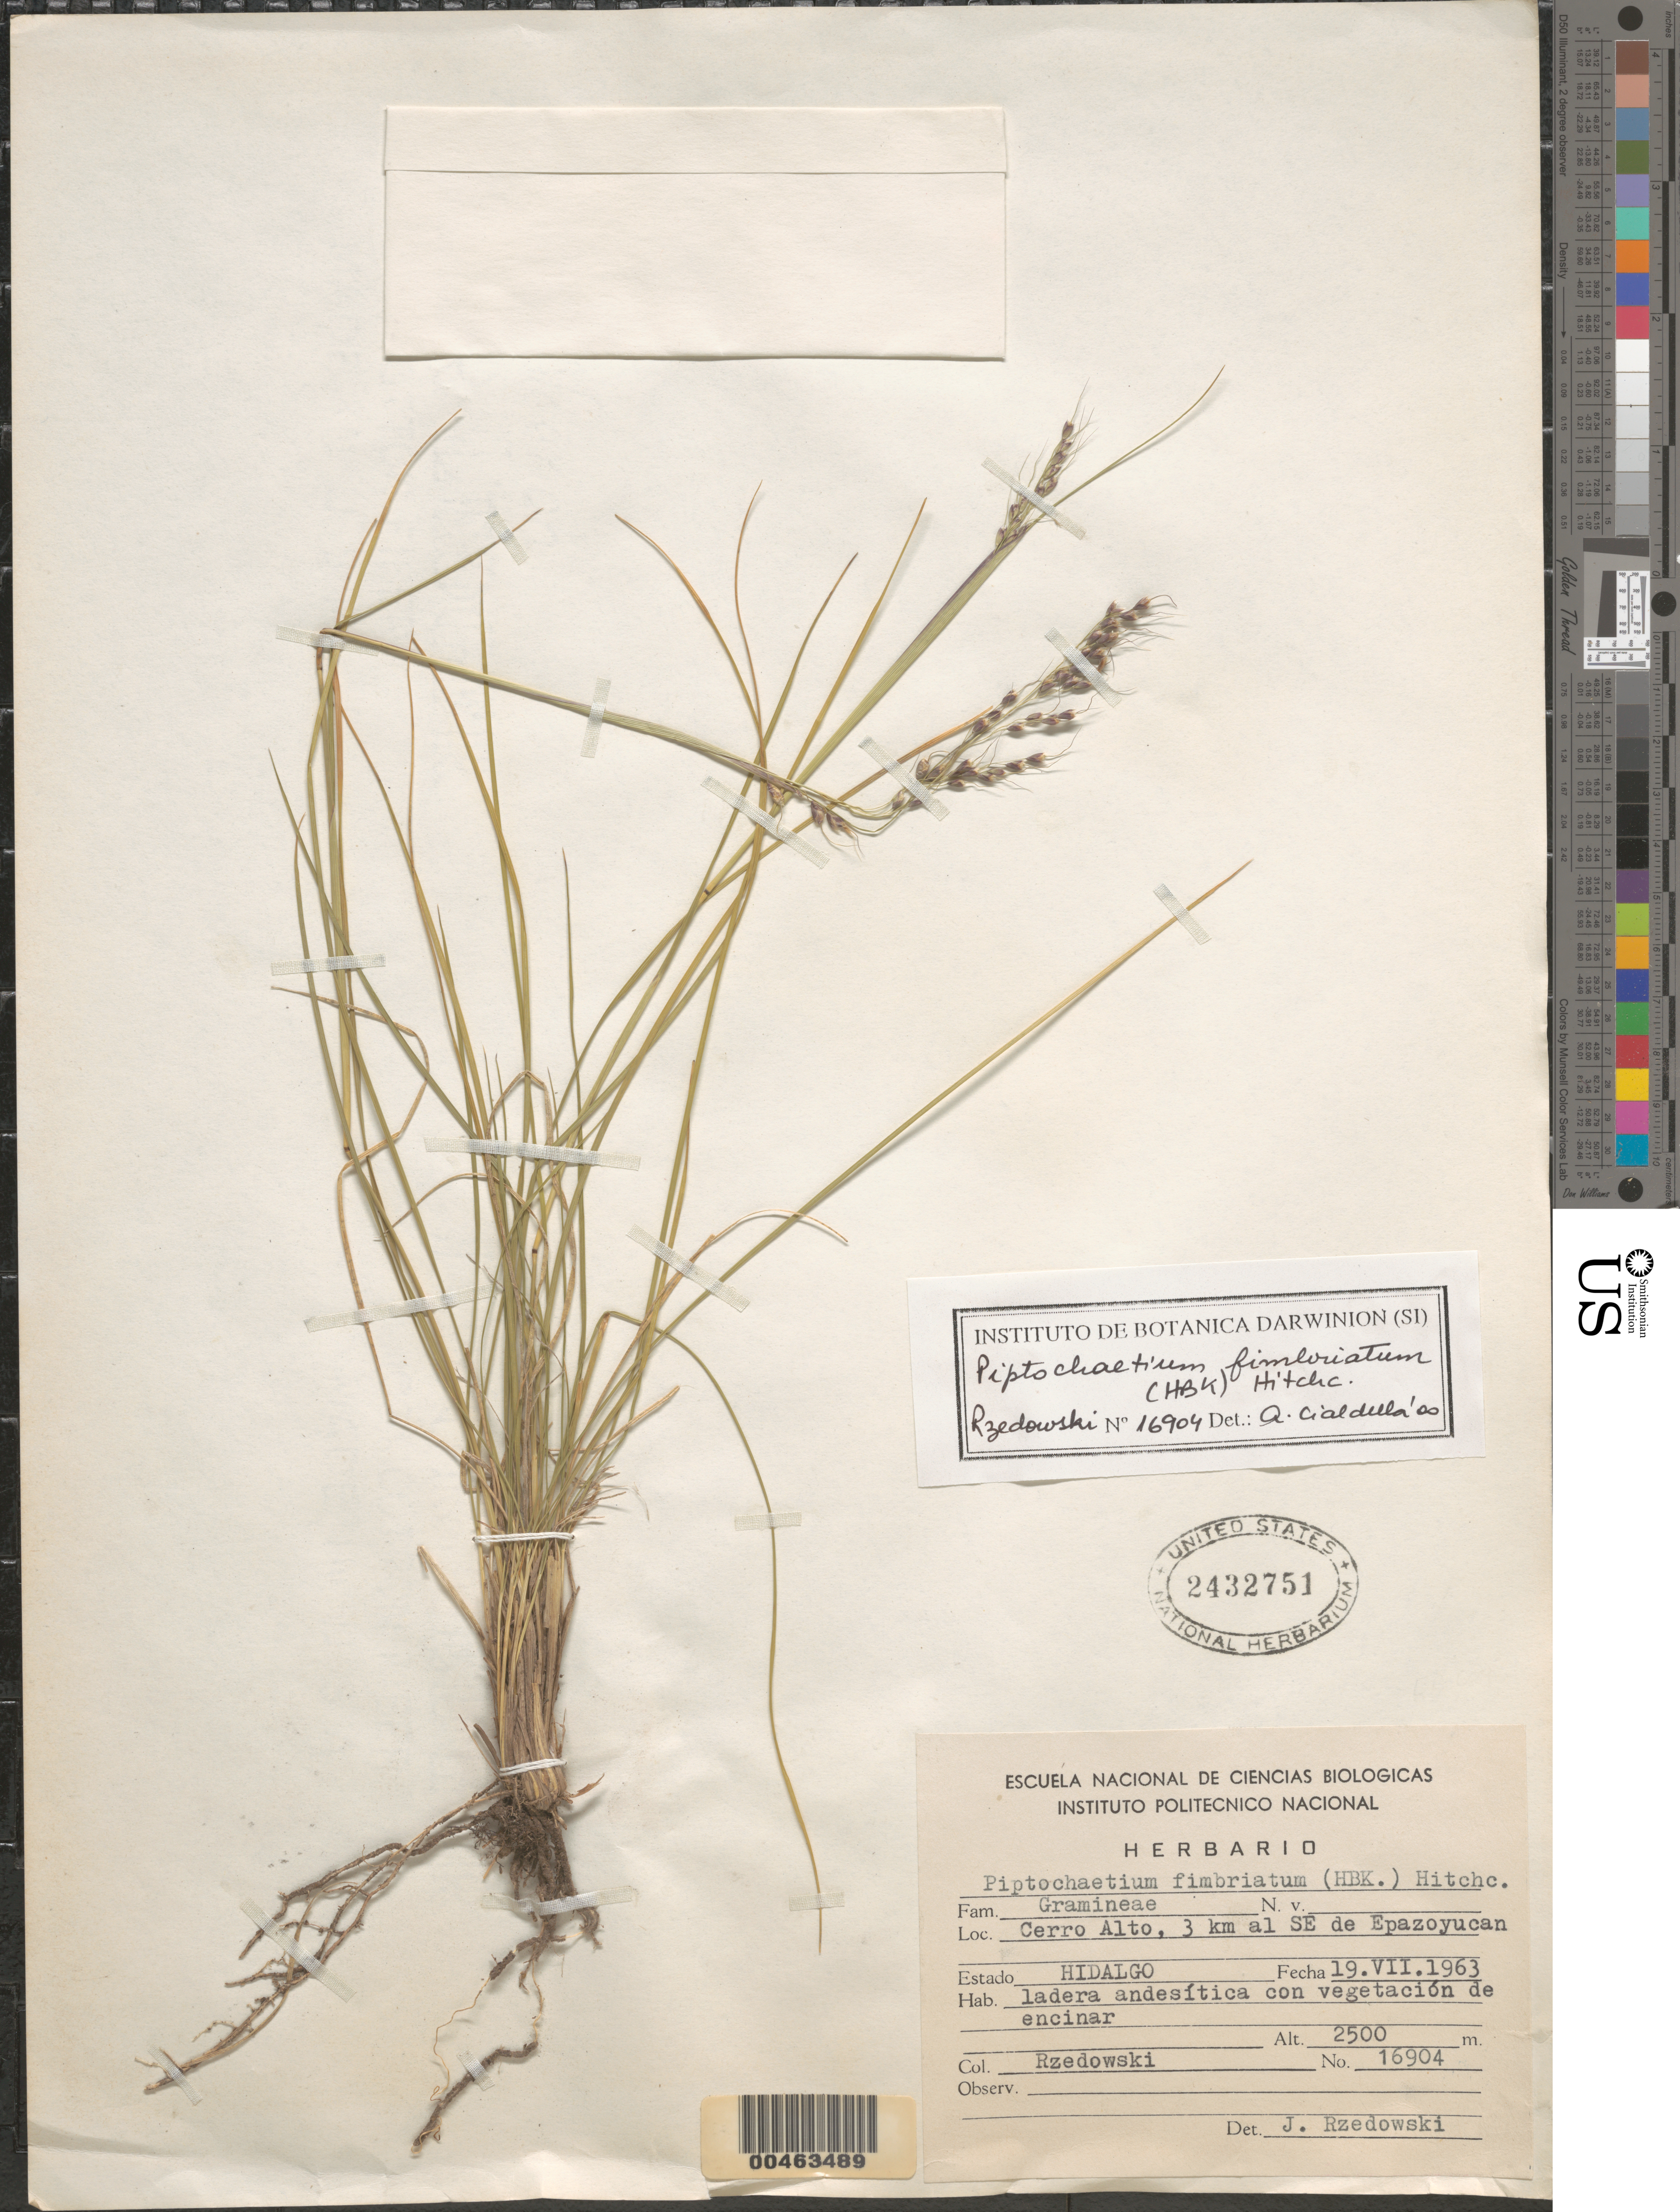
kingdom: Plantae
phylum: Tracheophyta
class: Liliopsida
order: Poales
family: Poaceae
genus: Piptochaetium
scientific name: Piptochaetium fimbriatum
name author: (Kunth) Hitchc.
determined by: Rzedowski, J.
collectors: J. Rzedowski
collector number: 16904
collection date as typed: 19 Jul 1963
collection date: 1963-07-19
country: Mexico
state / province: Hidalgo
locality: Cerro Alto, 3 km SE of Epazoyucan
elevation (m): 2500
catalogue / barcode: US 2432751